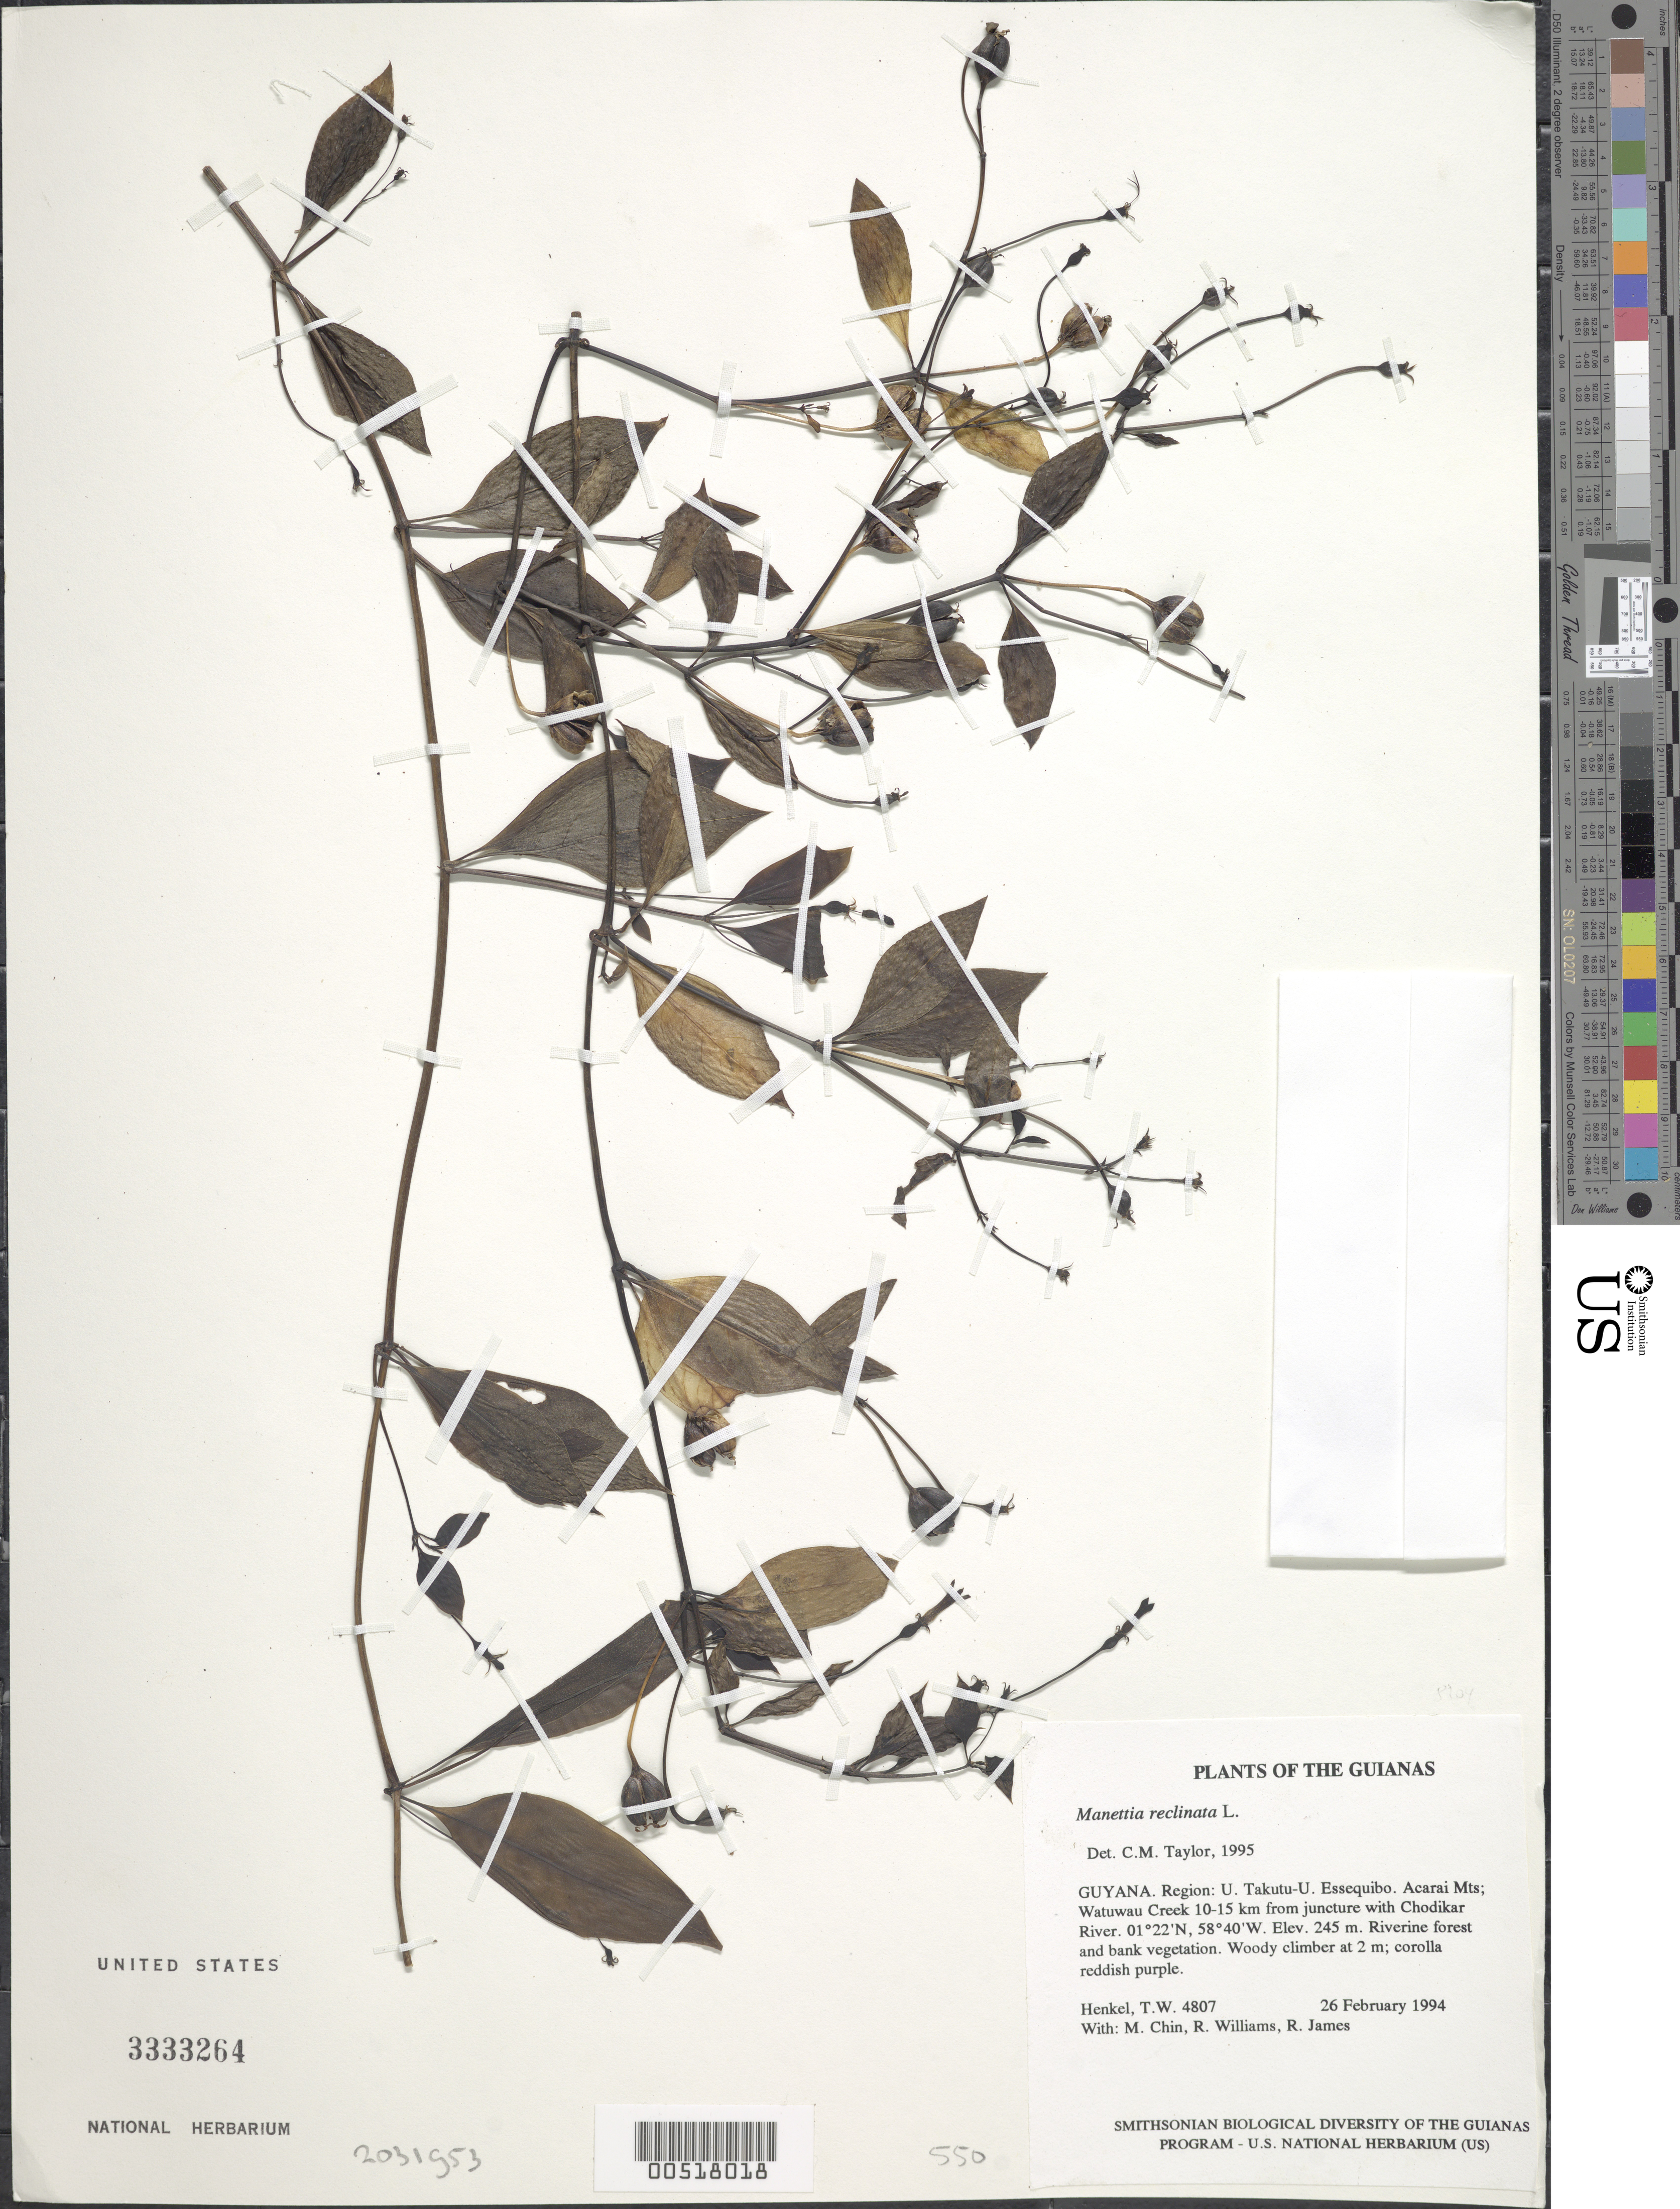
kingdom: Plantae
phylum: Tracheophyta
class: Magnoliopsida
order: Gentianales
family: Rubiaceae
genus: Manettia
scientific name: Manettia reclinata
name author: L.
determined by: Taylor, Charlotte M.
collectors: T. Henkel, M. Chin, R. Williams & R. James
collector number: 4807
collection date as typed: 26 February 1994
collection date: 1994-02-26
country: Guyana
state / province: U. Takutu-U. Essequibo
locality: Acarai Mts; Watuwau Creek 10-15 km from juncture with Chodikar River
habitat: Riverine forest and bank vegetation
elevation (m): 245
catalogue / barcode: US 3333264